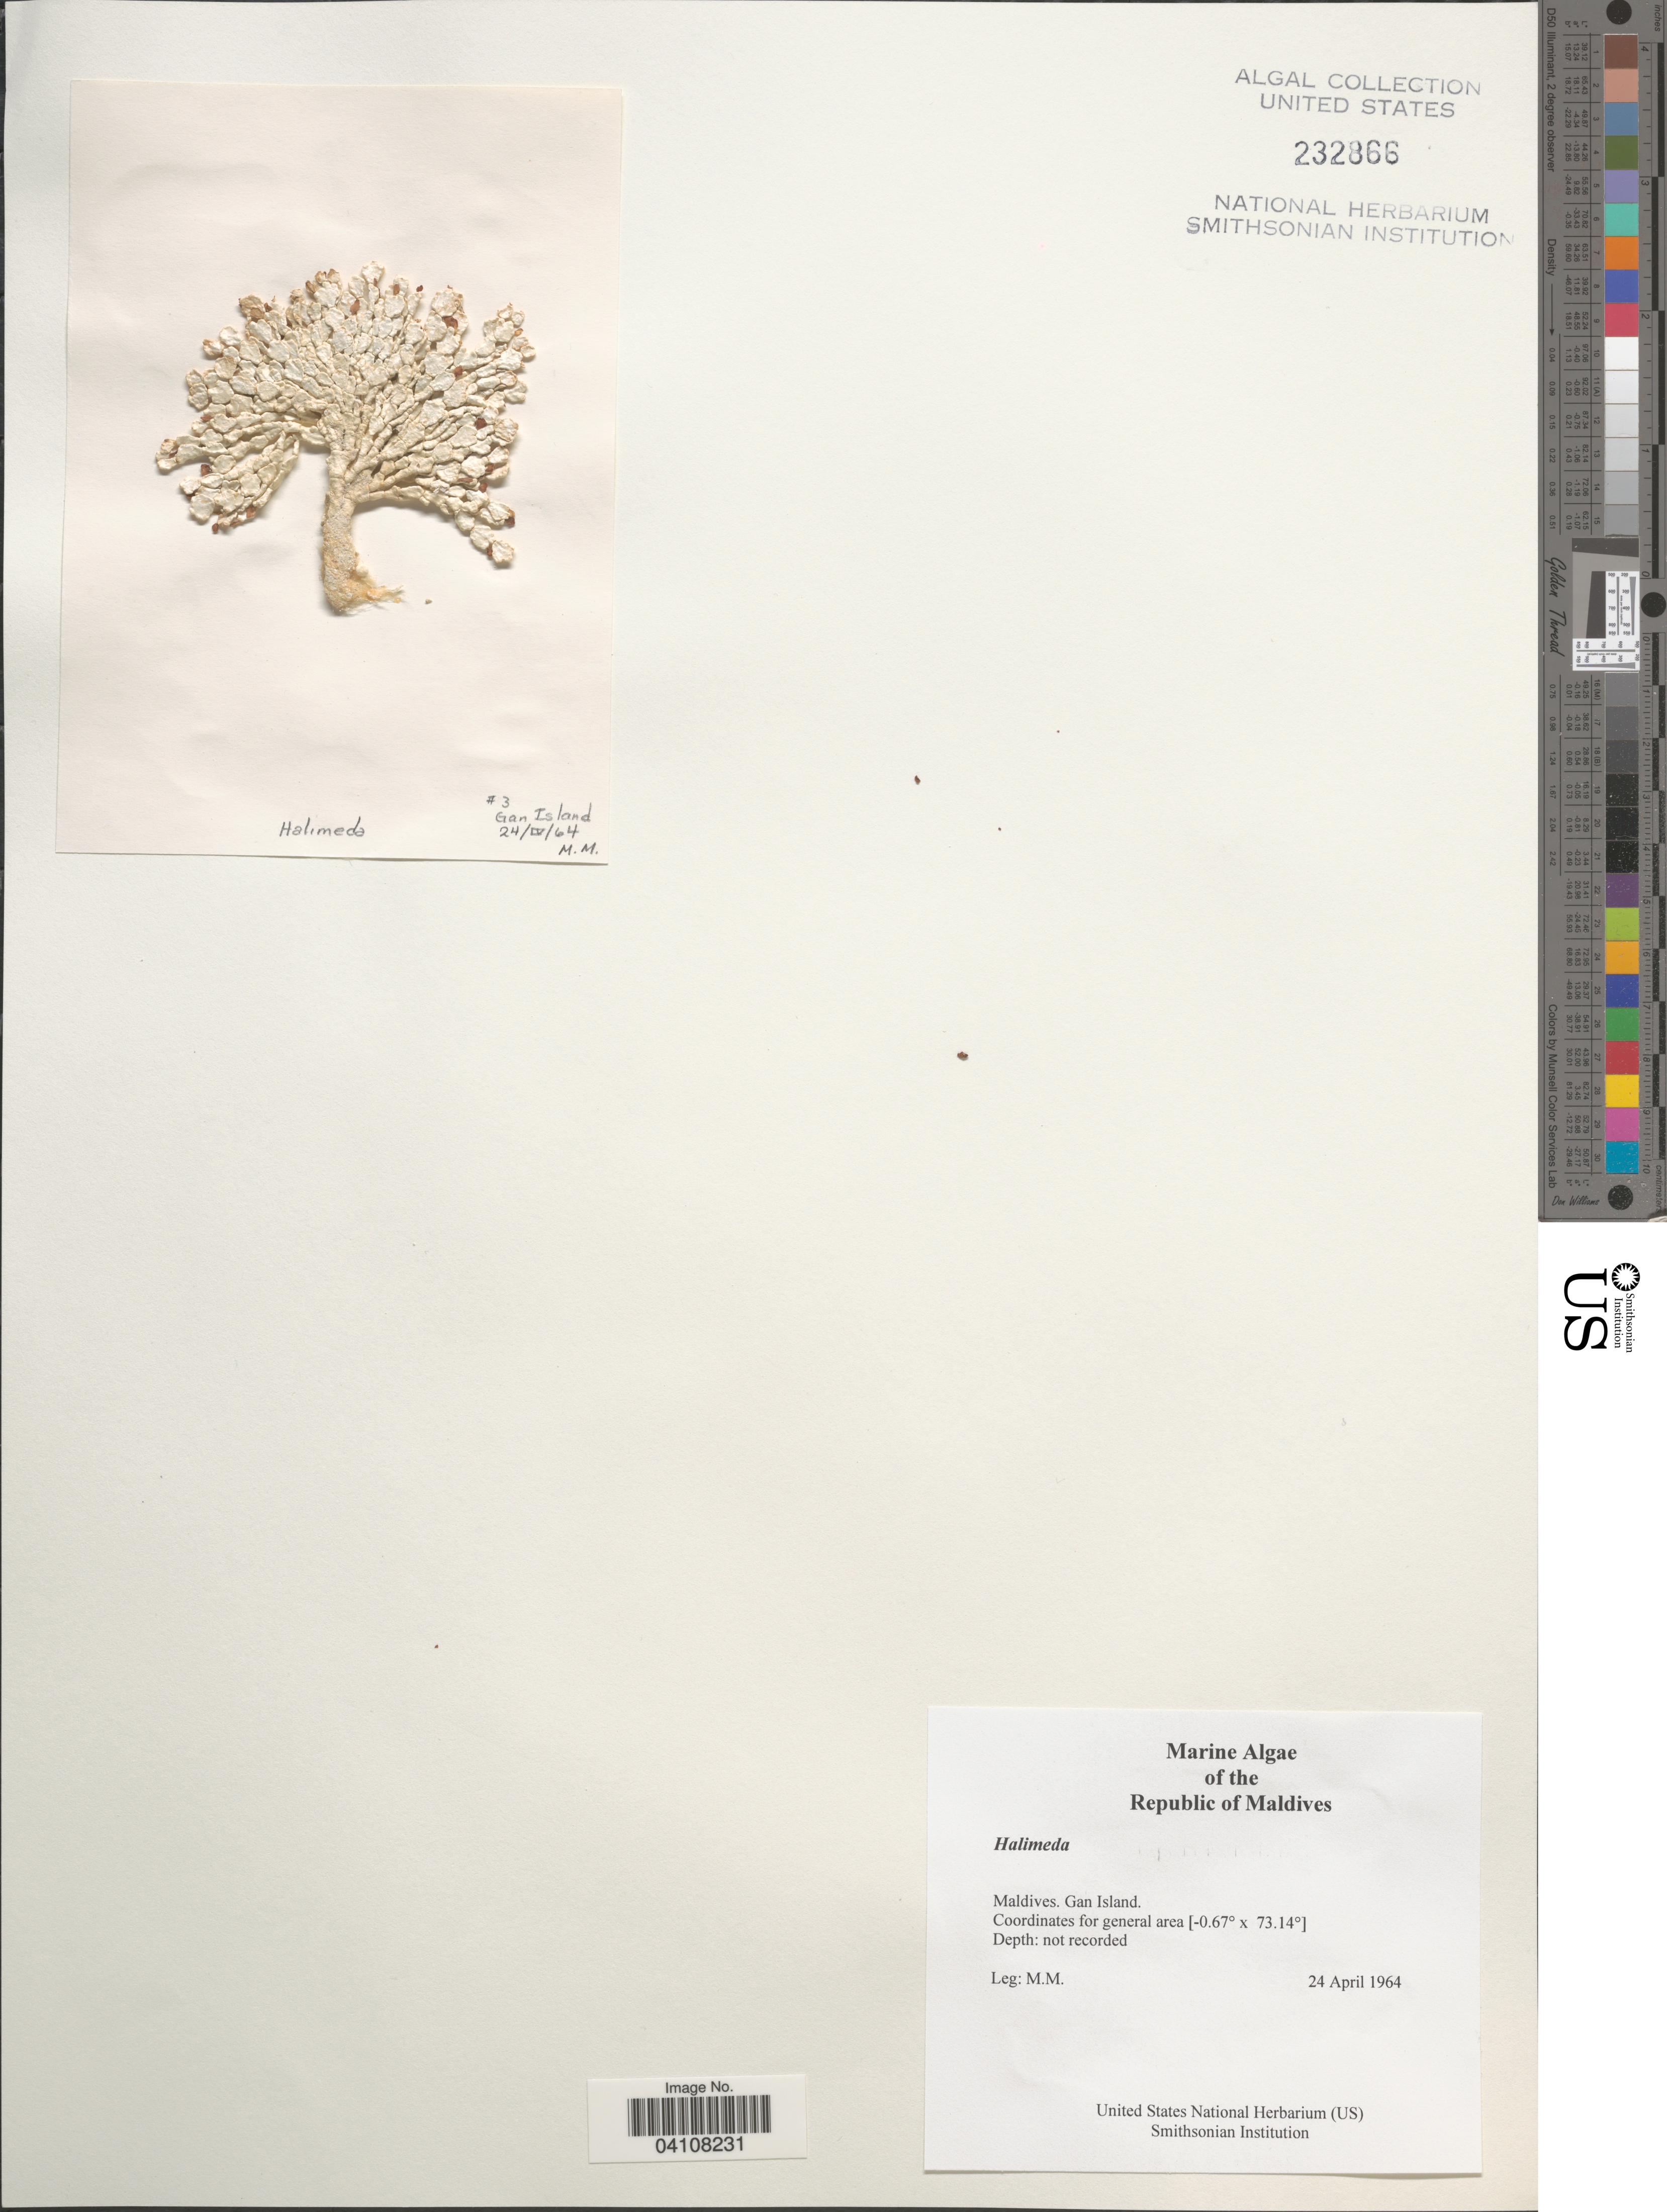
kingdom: Plantae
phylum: Chlorophyta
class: Ulvophyceae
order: Bryopsidales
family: Halimedaceae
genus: Halimeda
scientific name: Halimeda sp.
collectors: M. M.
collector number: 3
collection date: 1964-04-24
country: Maldive Islands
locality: Republic of Maldives. Gan Island.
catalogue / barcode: US 232866